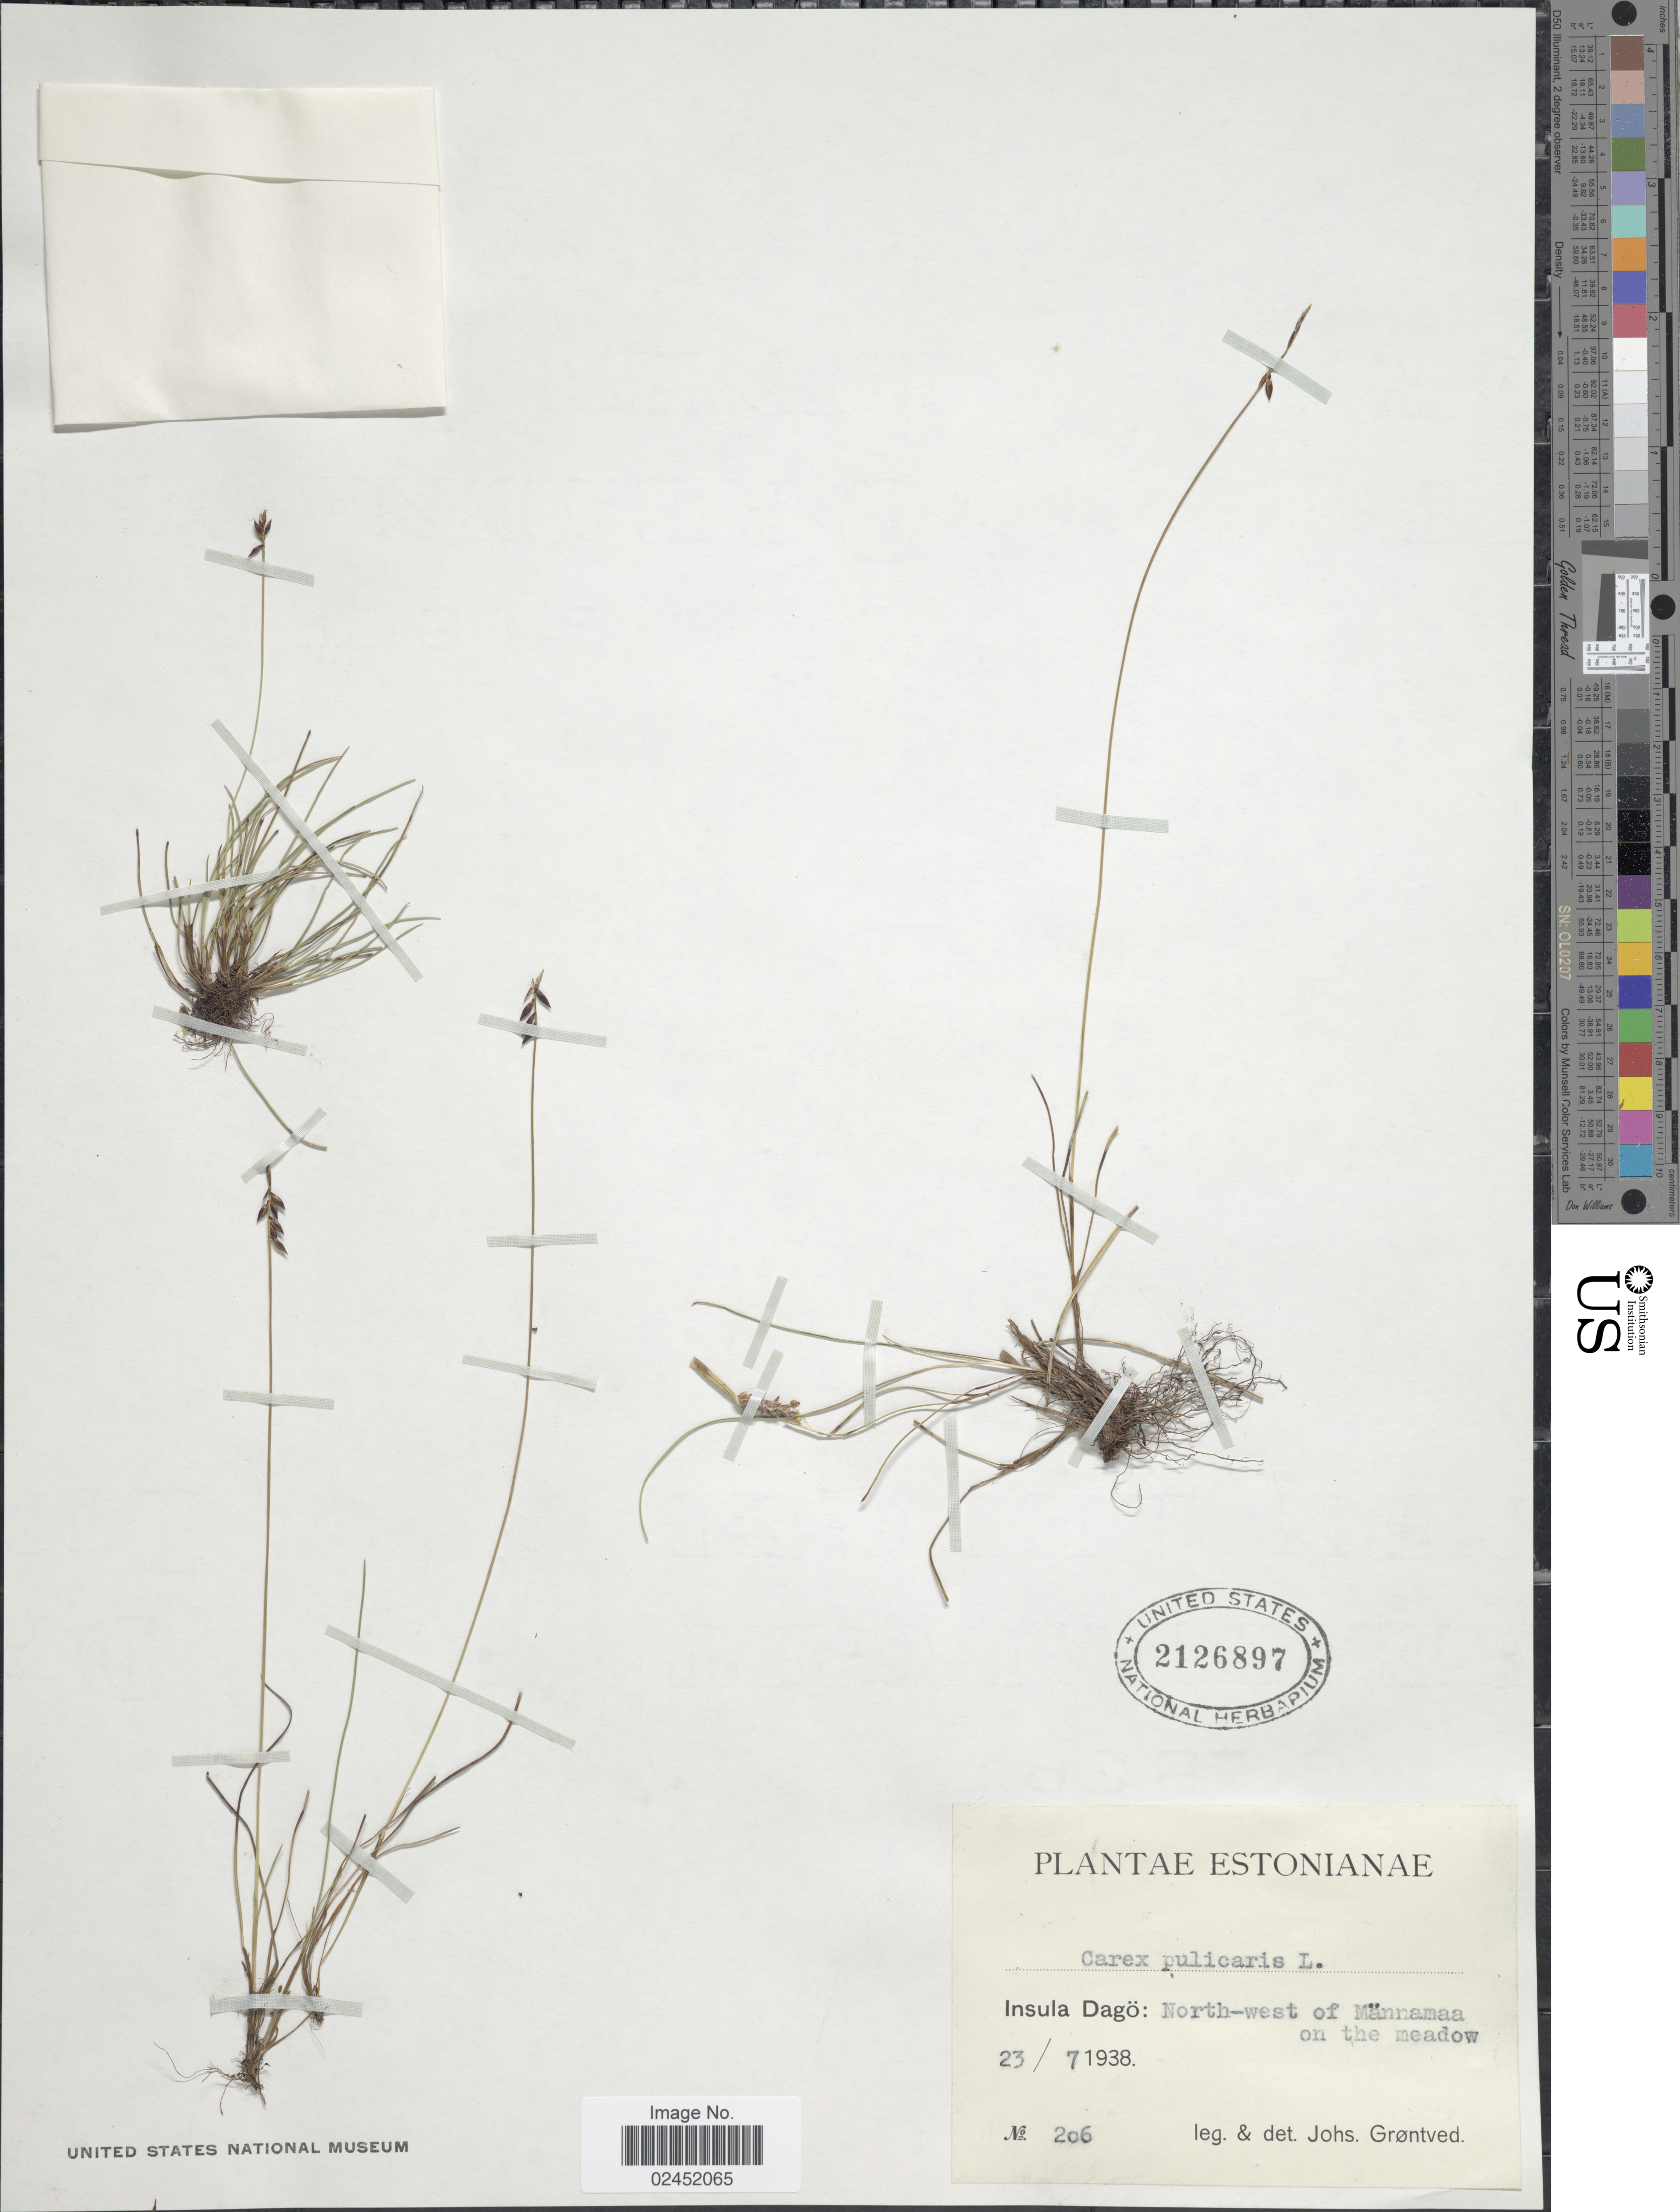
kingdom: Plantae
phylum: Tracheophyta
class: Liliopsida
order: Poales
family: Cyperaceae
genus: Carex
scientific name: Carex pulicaris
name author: L.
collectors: J. Grøntved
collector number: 206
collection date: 1938-07-23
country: Estonia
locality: Estonianae, Insula Dagö: North-west of Männamaa on the meadow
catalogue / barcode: US 2126897